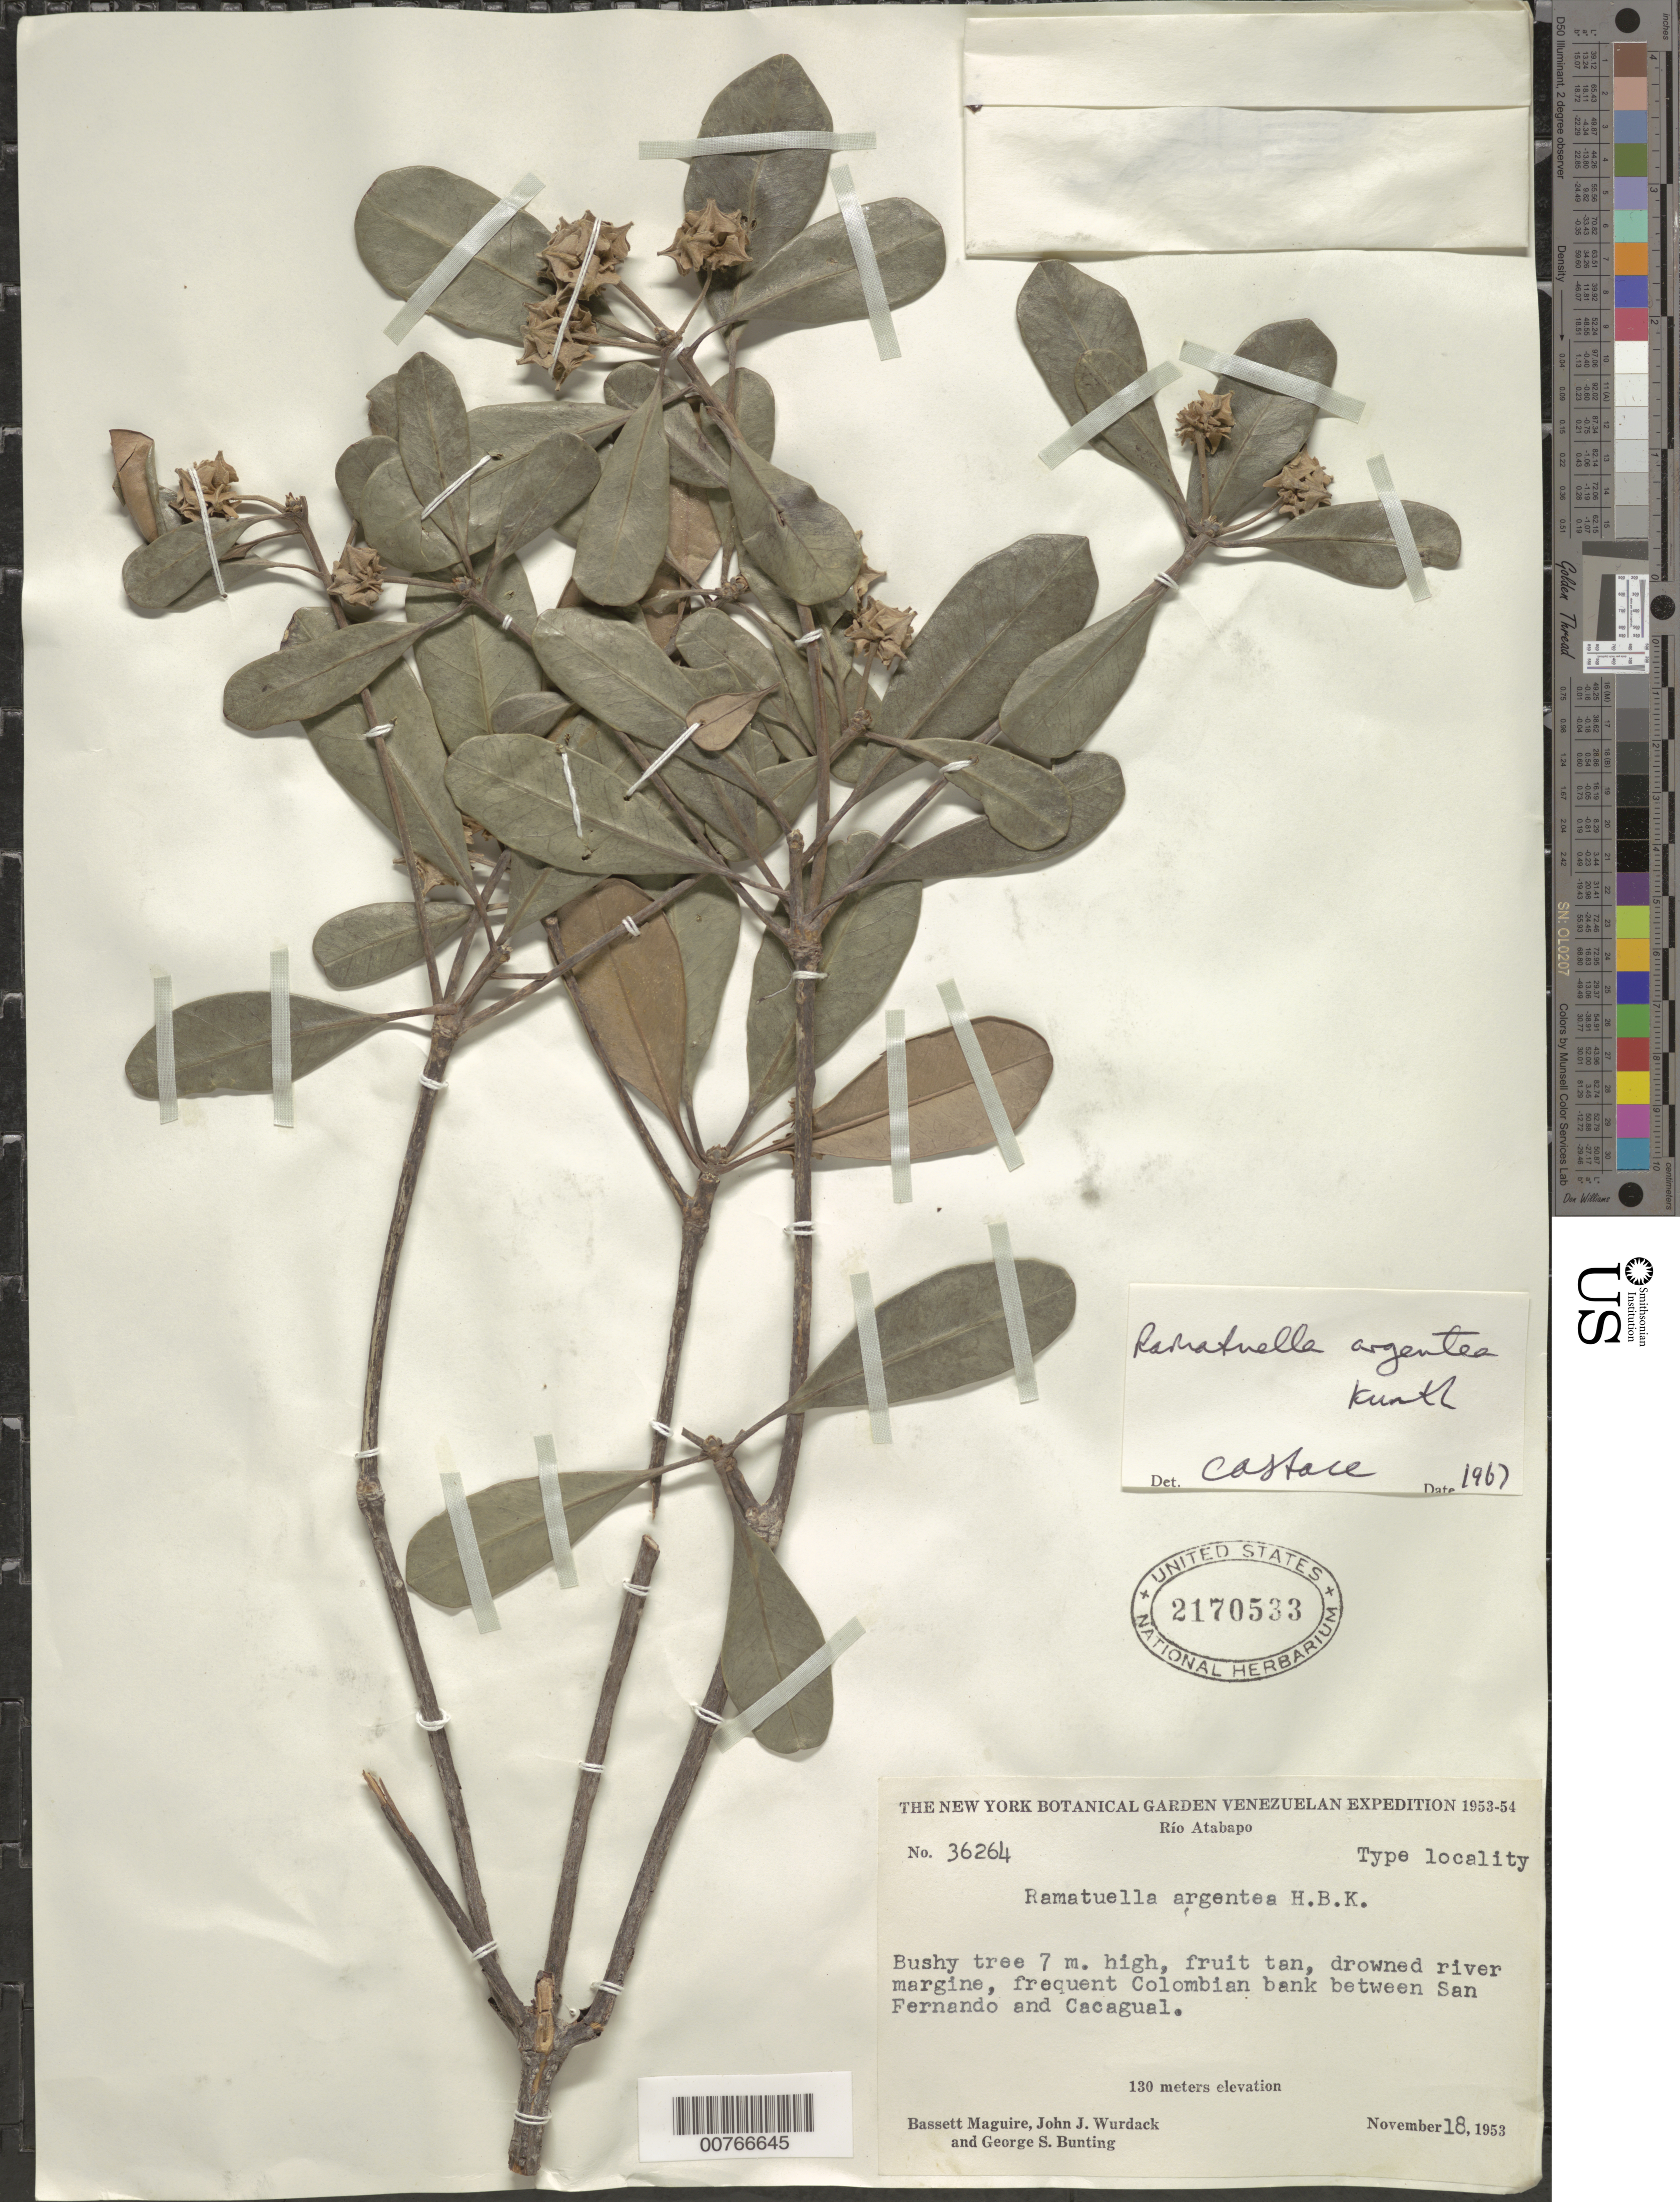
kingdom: Plantae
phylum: Tracheophyta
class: Magnoliopsida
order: Myrtales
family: Combretaceae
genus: Terminalia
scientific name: Terminalia ramatuella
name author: Alwan & Stace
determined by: Stace, C. A.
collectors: B. Maguire, J. J. Wurdack & G. S. Bunting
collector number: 36264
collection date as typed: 18-Nov-53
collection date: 1953-11-18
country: Venezuela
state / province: Amazonas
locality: San Fernando de Atabapo to Cacagual (Cacaguati), Colombian bank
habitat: Drowned river margin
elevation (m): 130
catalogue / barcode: US 2170533